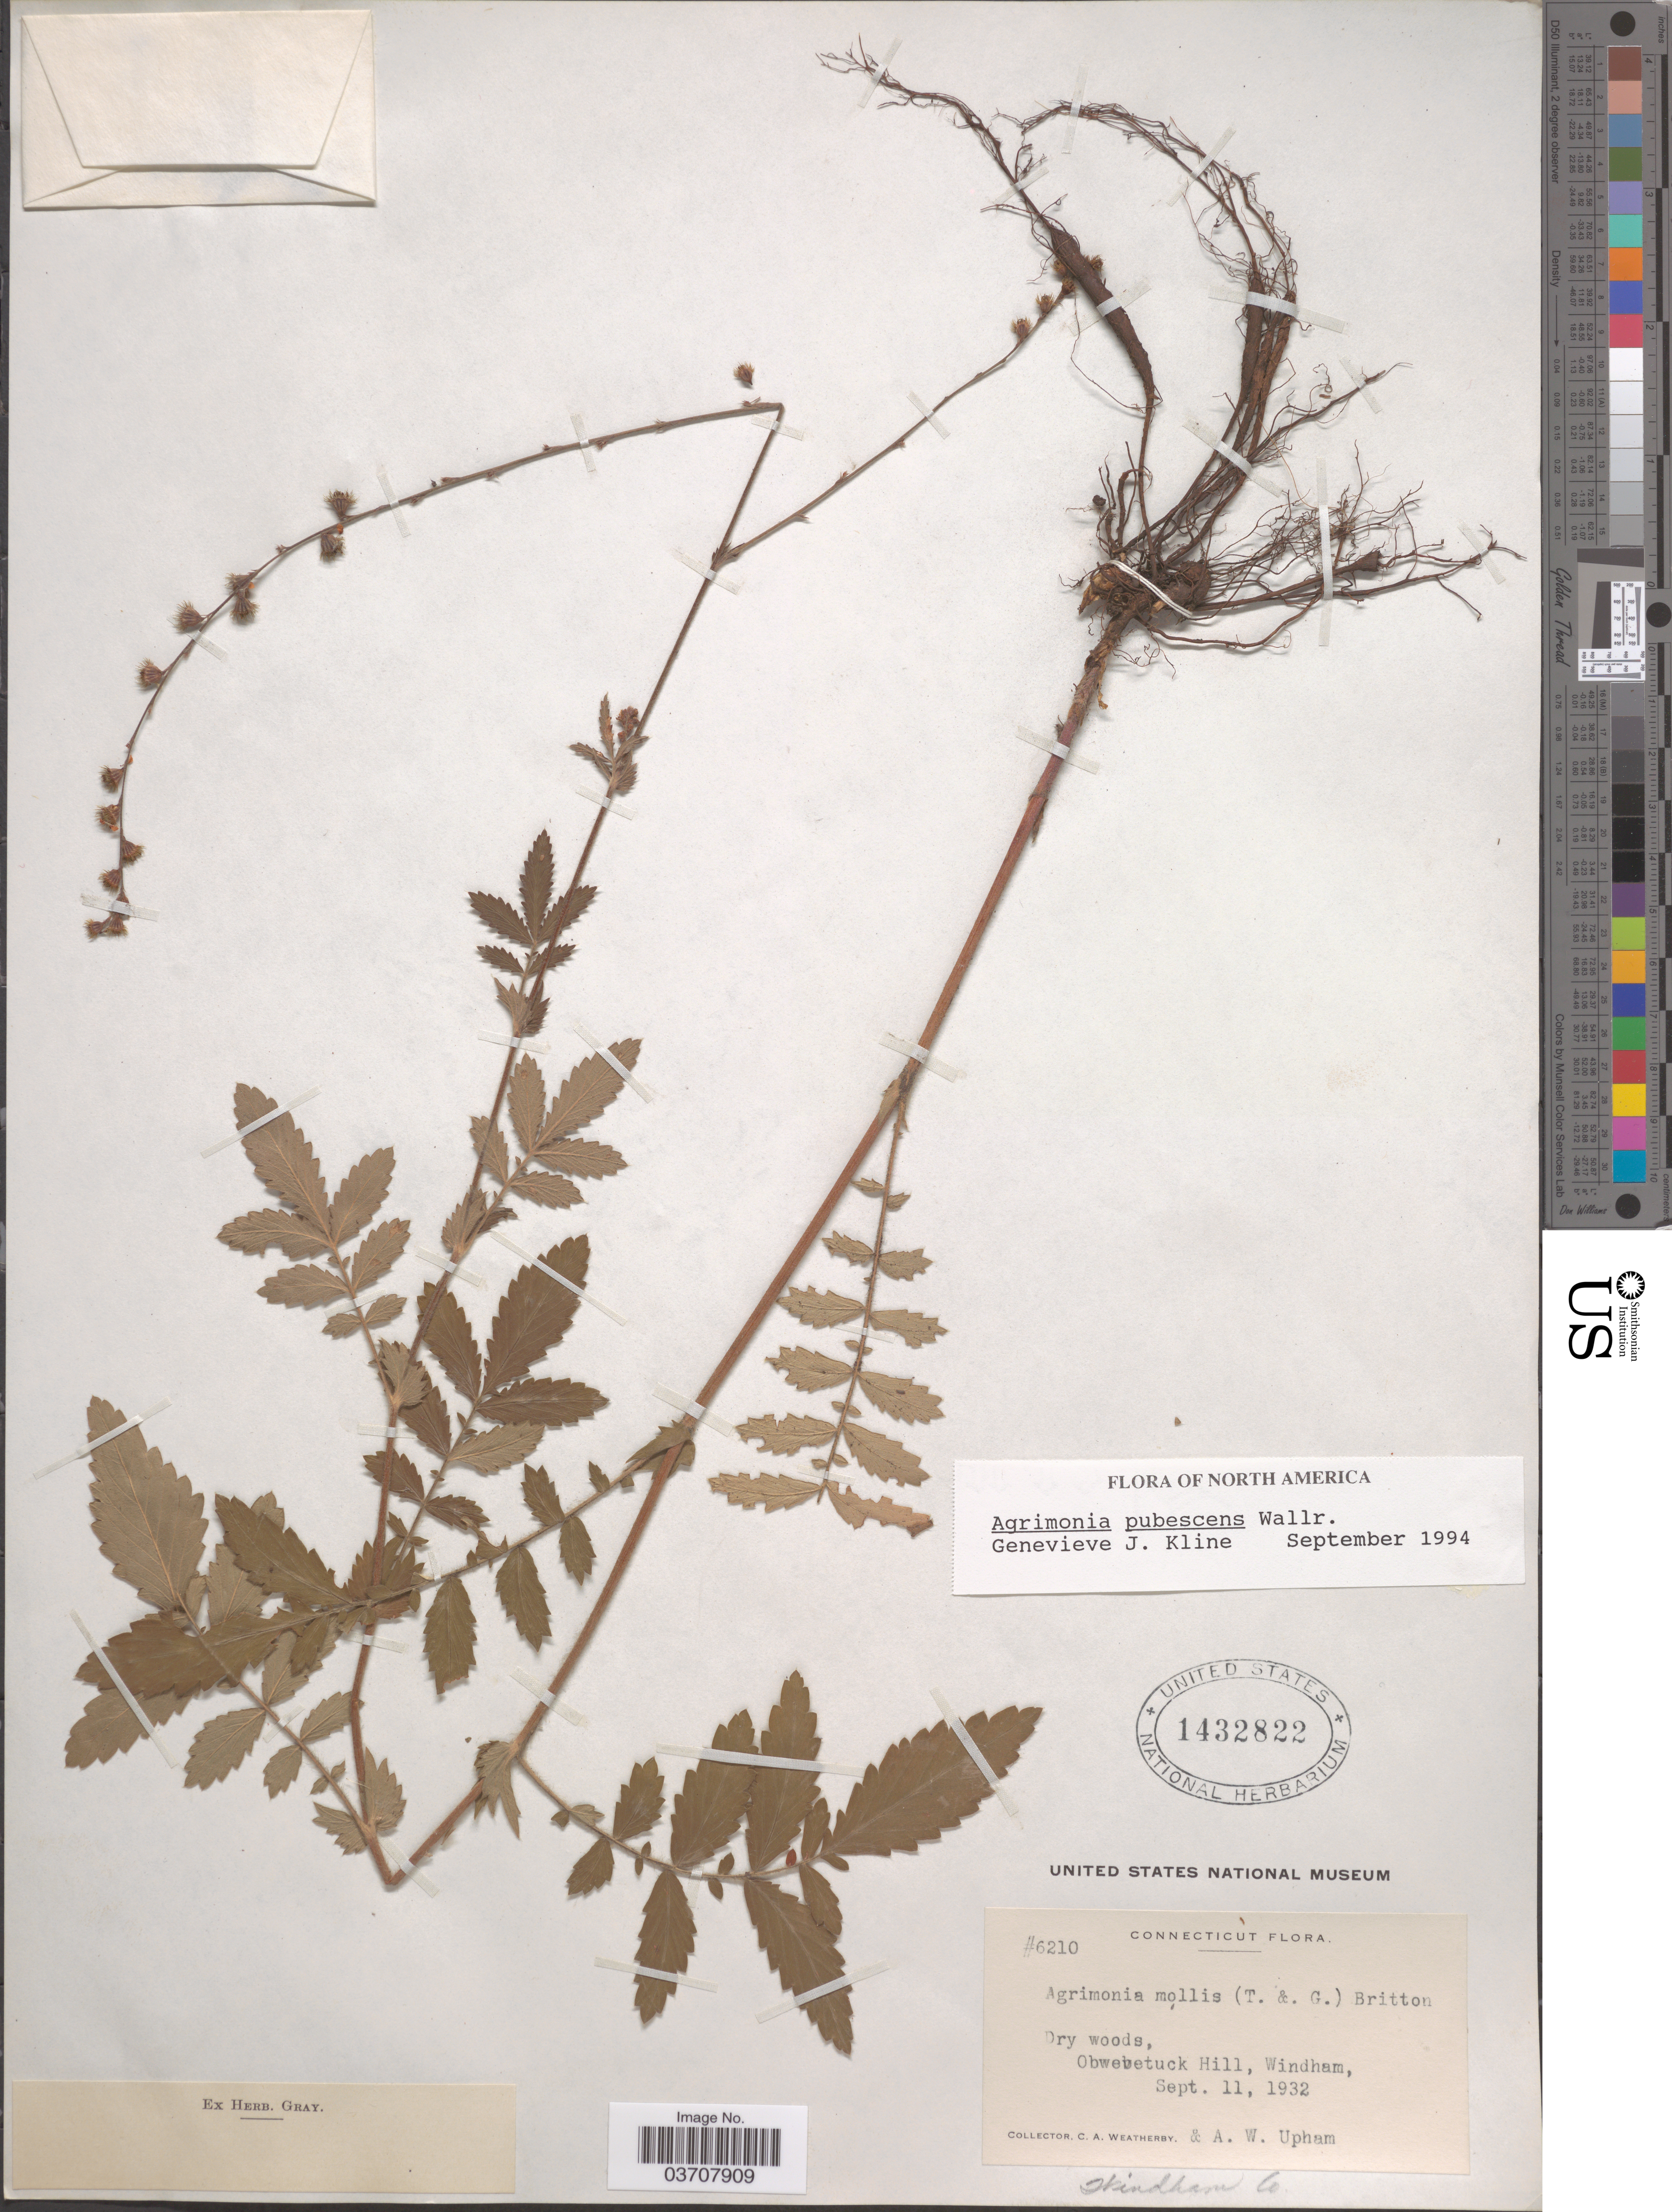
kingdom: Plantae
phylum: Tracheophyta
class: Magnoliopsida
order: Rosales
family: Rosaceae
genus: Agrimonia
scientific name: Agrimonia pubescens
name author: Wallr.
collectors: C. A. Weatherby & A. Upham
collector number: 6210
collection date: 1932-09-11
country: United States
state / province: Connecticut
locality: Obwebetuck Hill, Windham. Windham Co.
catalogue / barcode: US 1432822